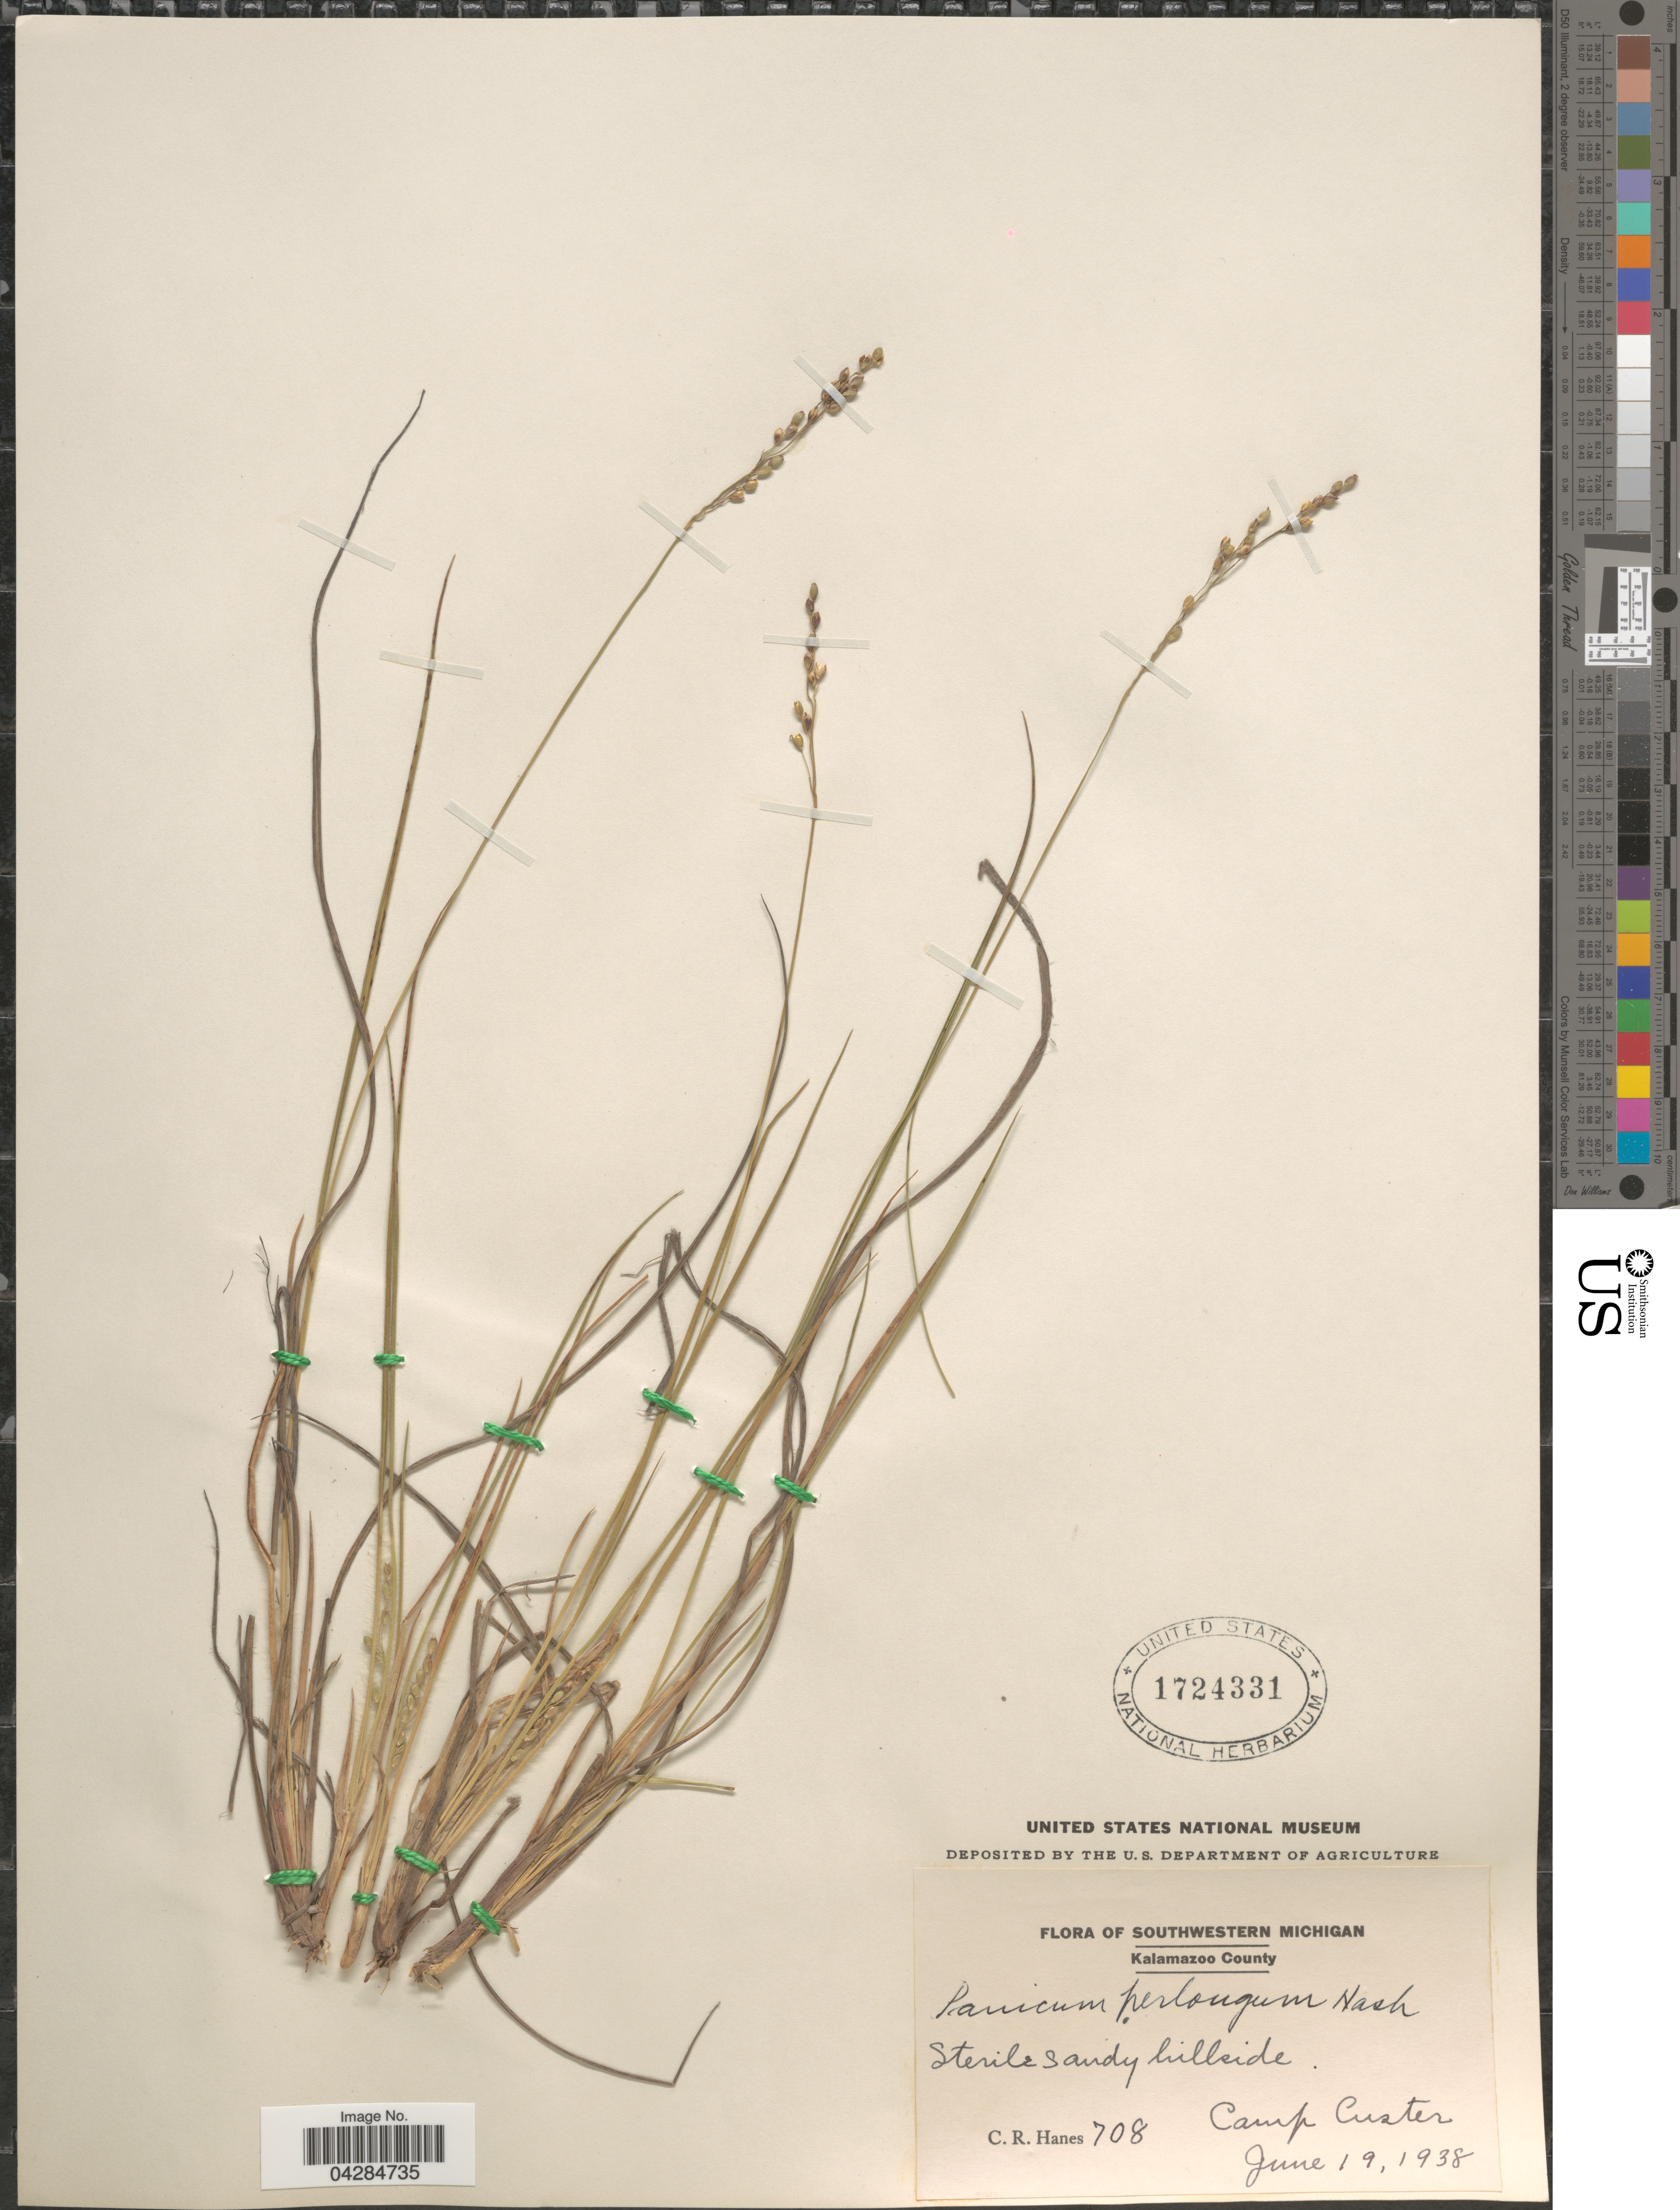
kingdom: Plantae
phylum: Tracheophyta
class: Liliopsida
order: Poales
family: Poaceae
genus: Dichanthelium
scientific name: Dichanthelium perlongum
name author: (Nash) Freckmann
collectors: C. Hanes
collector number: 708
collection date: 1938-06-19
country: United States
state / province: Michigan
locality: Southwestern Michigan. Kalamazoo County. Camp Custer.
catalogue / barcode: US 1724331